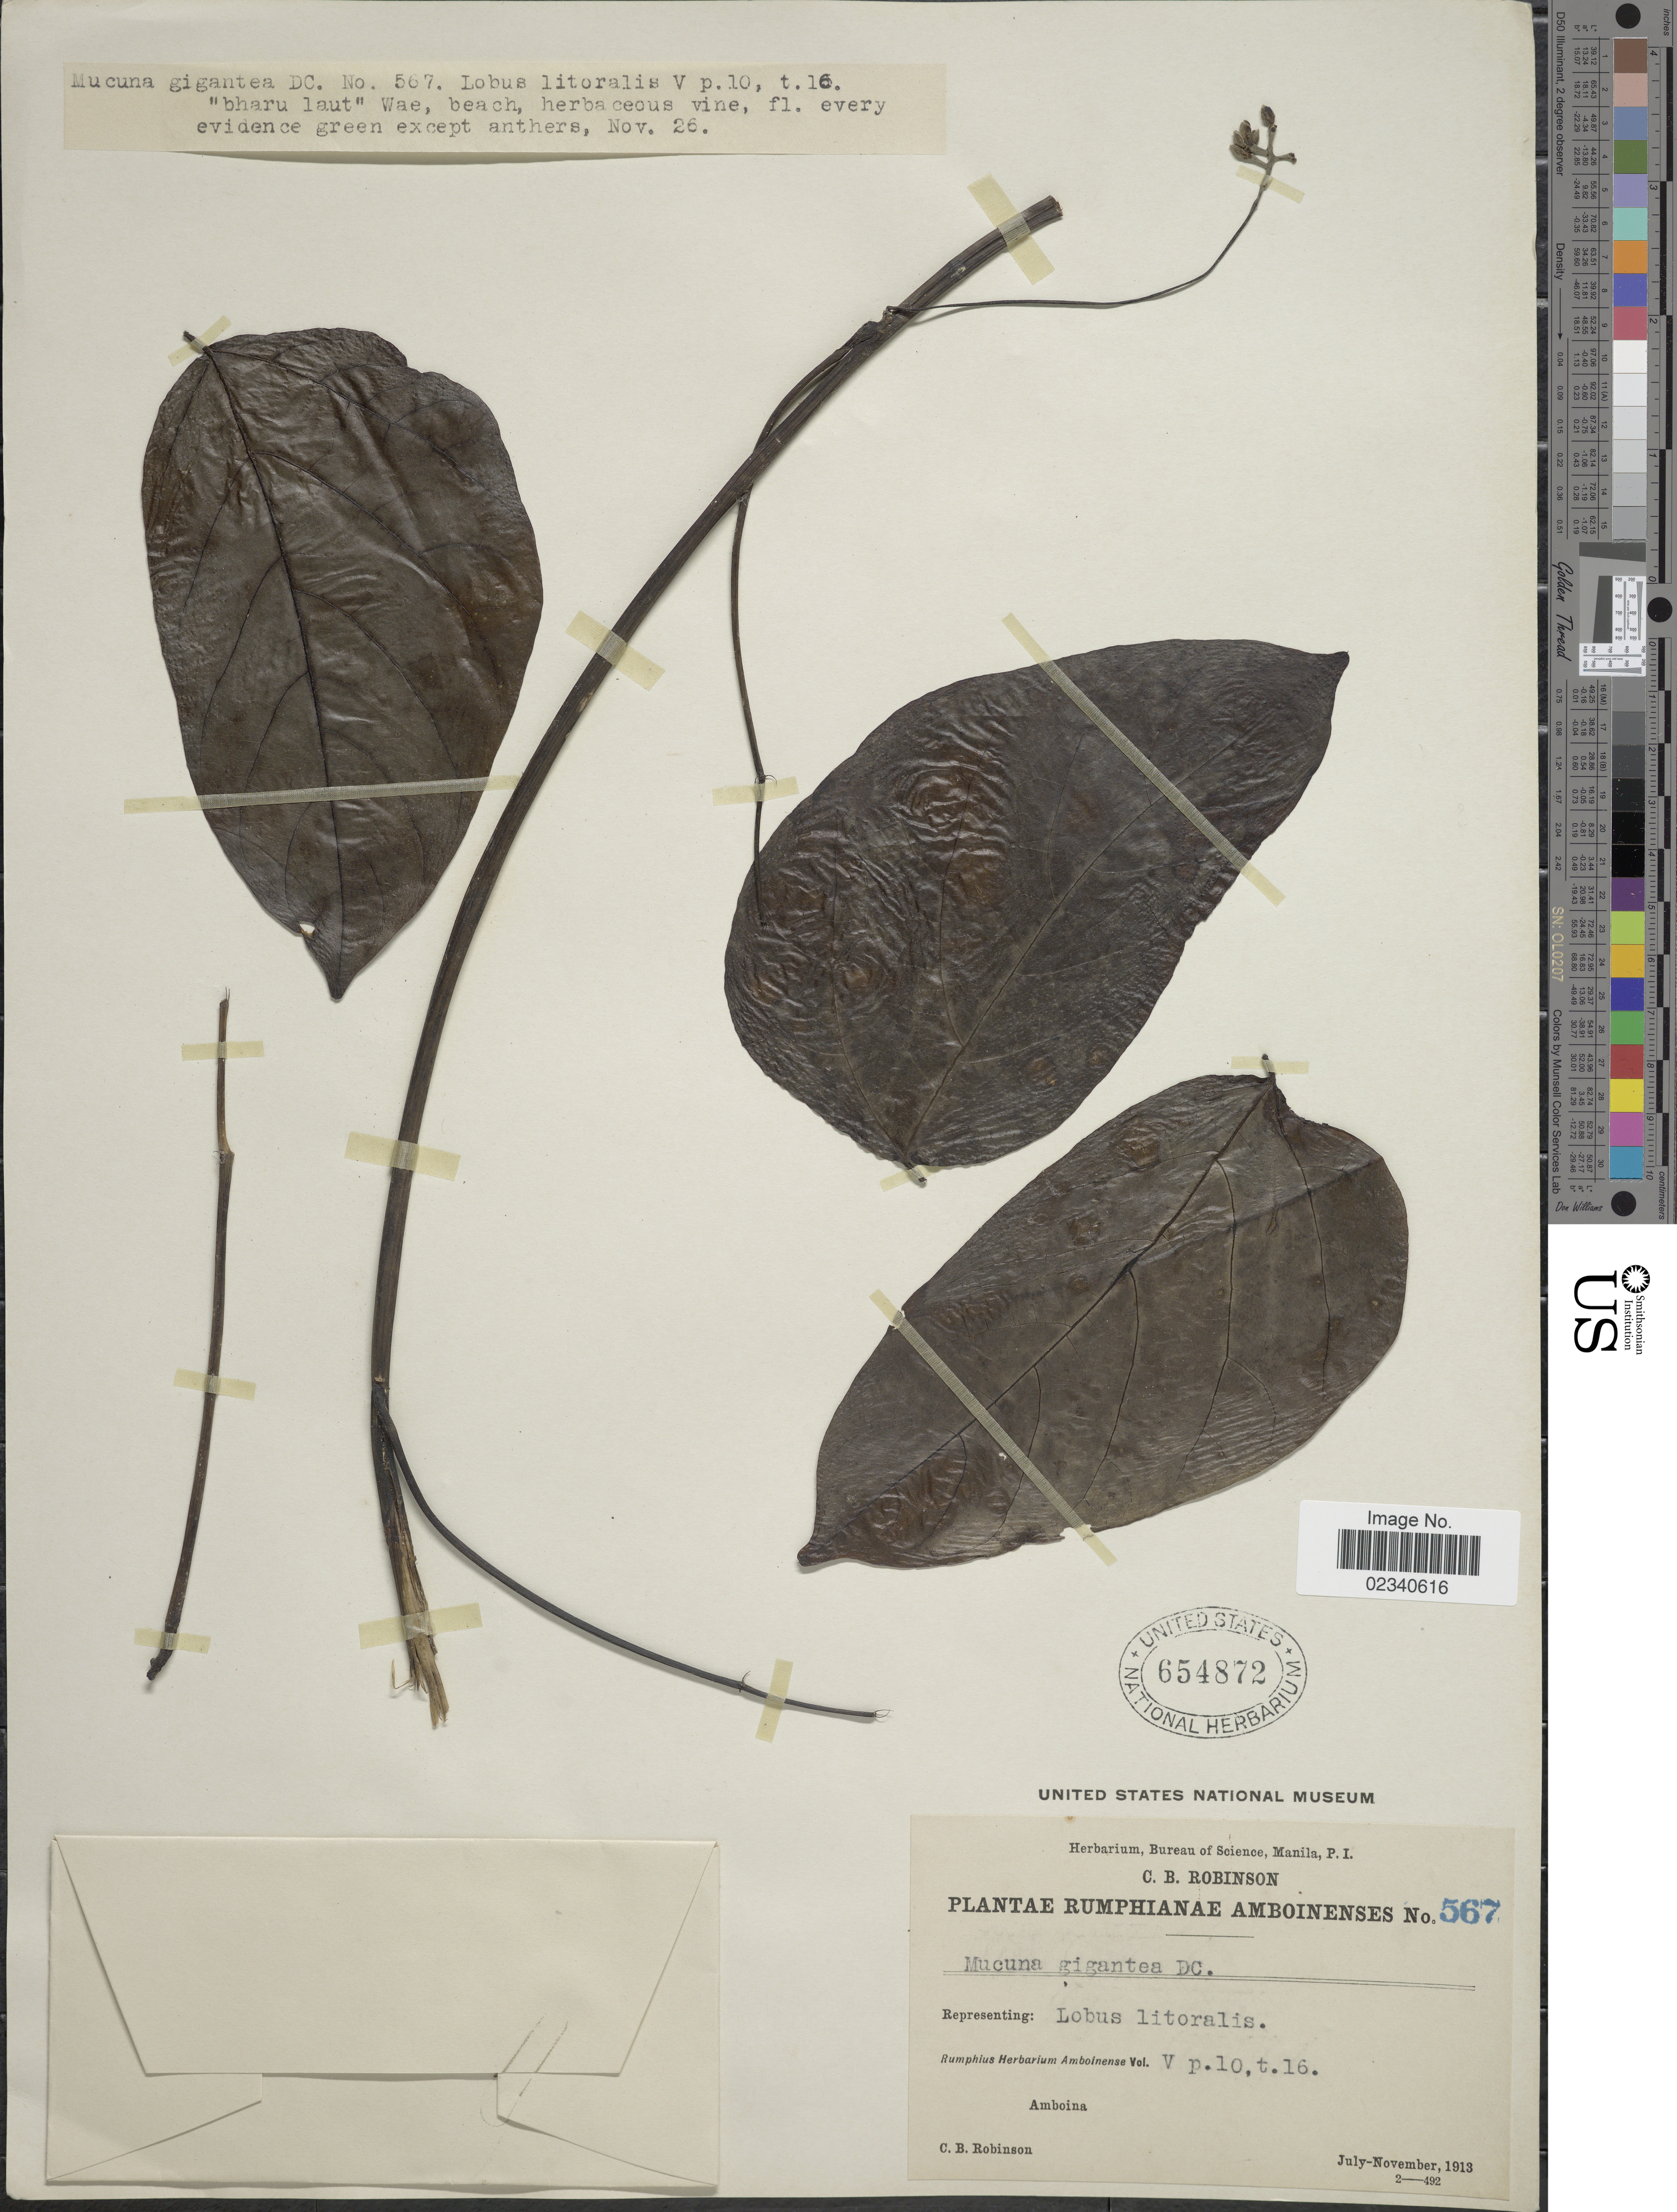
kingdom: Plantae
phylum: Tracheophyta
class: Magnoliopsida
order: Fabales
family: Fabaceae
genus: Mucuna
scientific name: Mucuna gigantea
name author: (Willd.) DC.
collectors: C. Robinson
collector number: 567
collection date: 1913-11-26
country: Indonesia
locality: Rumphianae Amboinenses. Amboina. Wae Beach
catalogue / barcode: US 654872